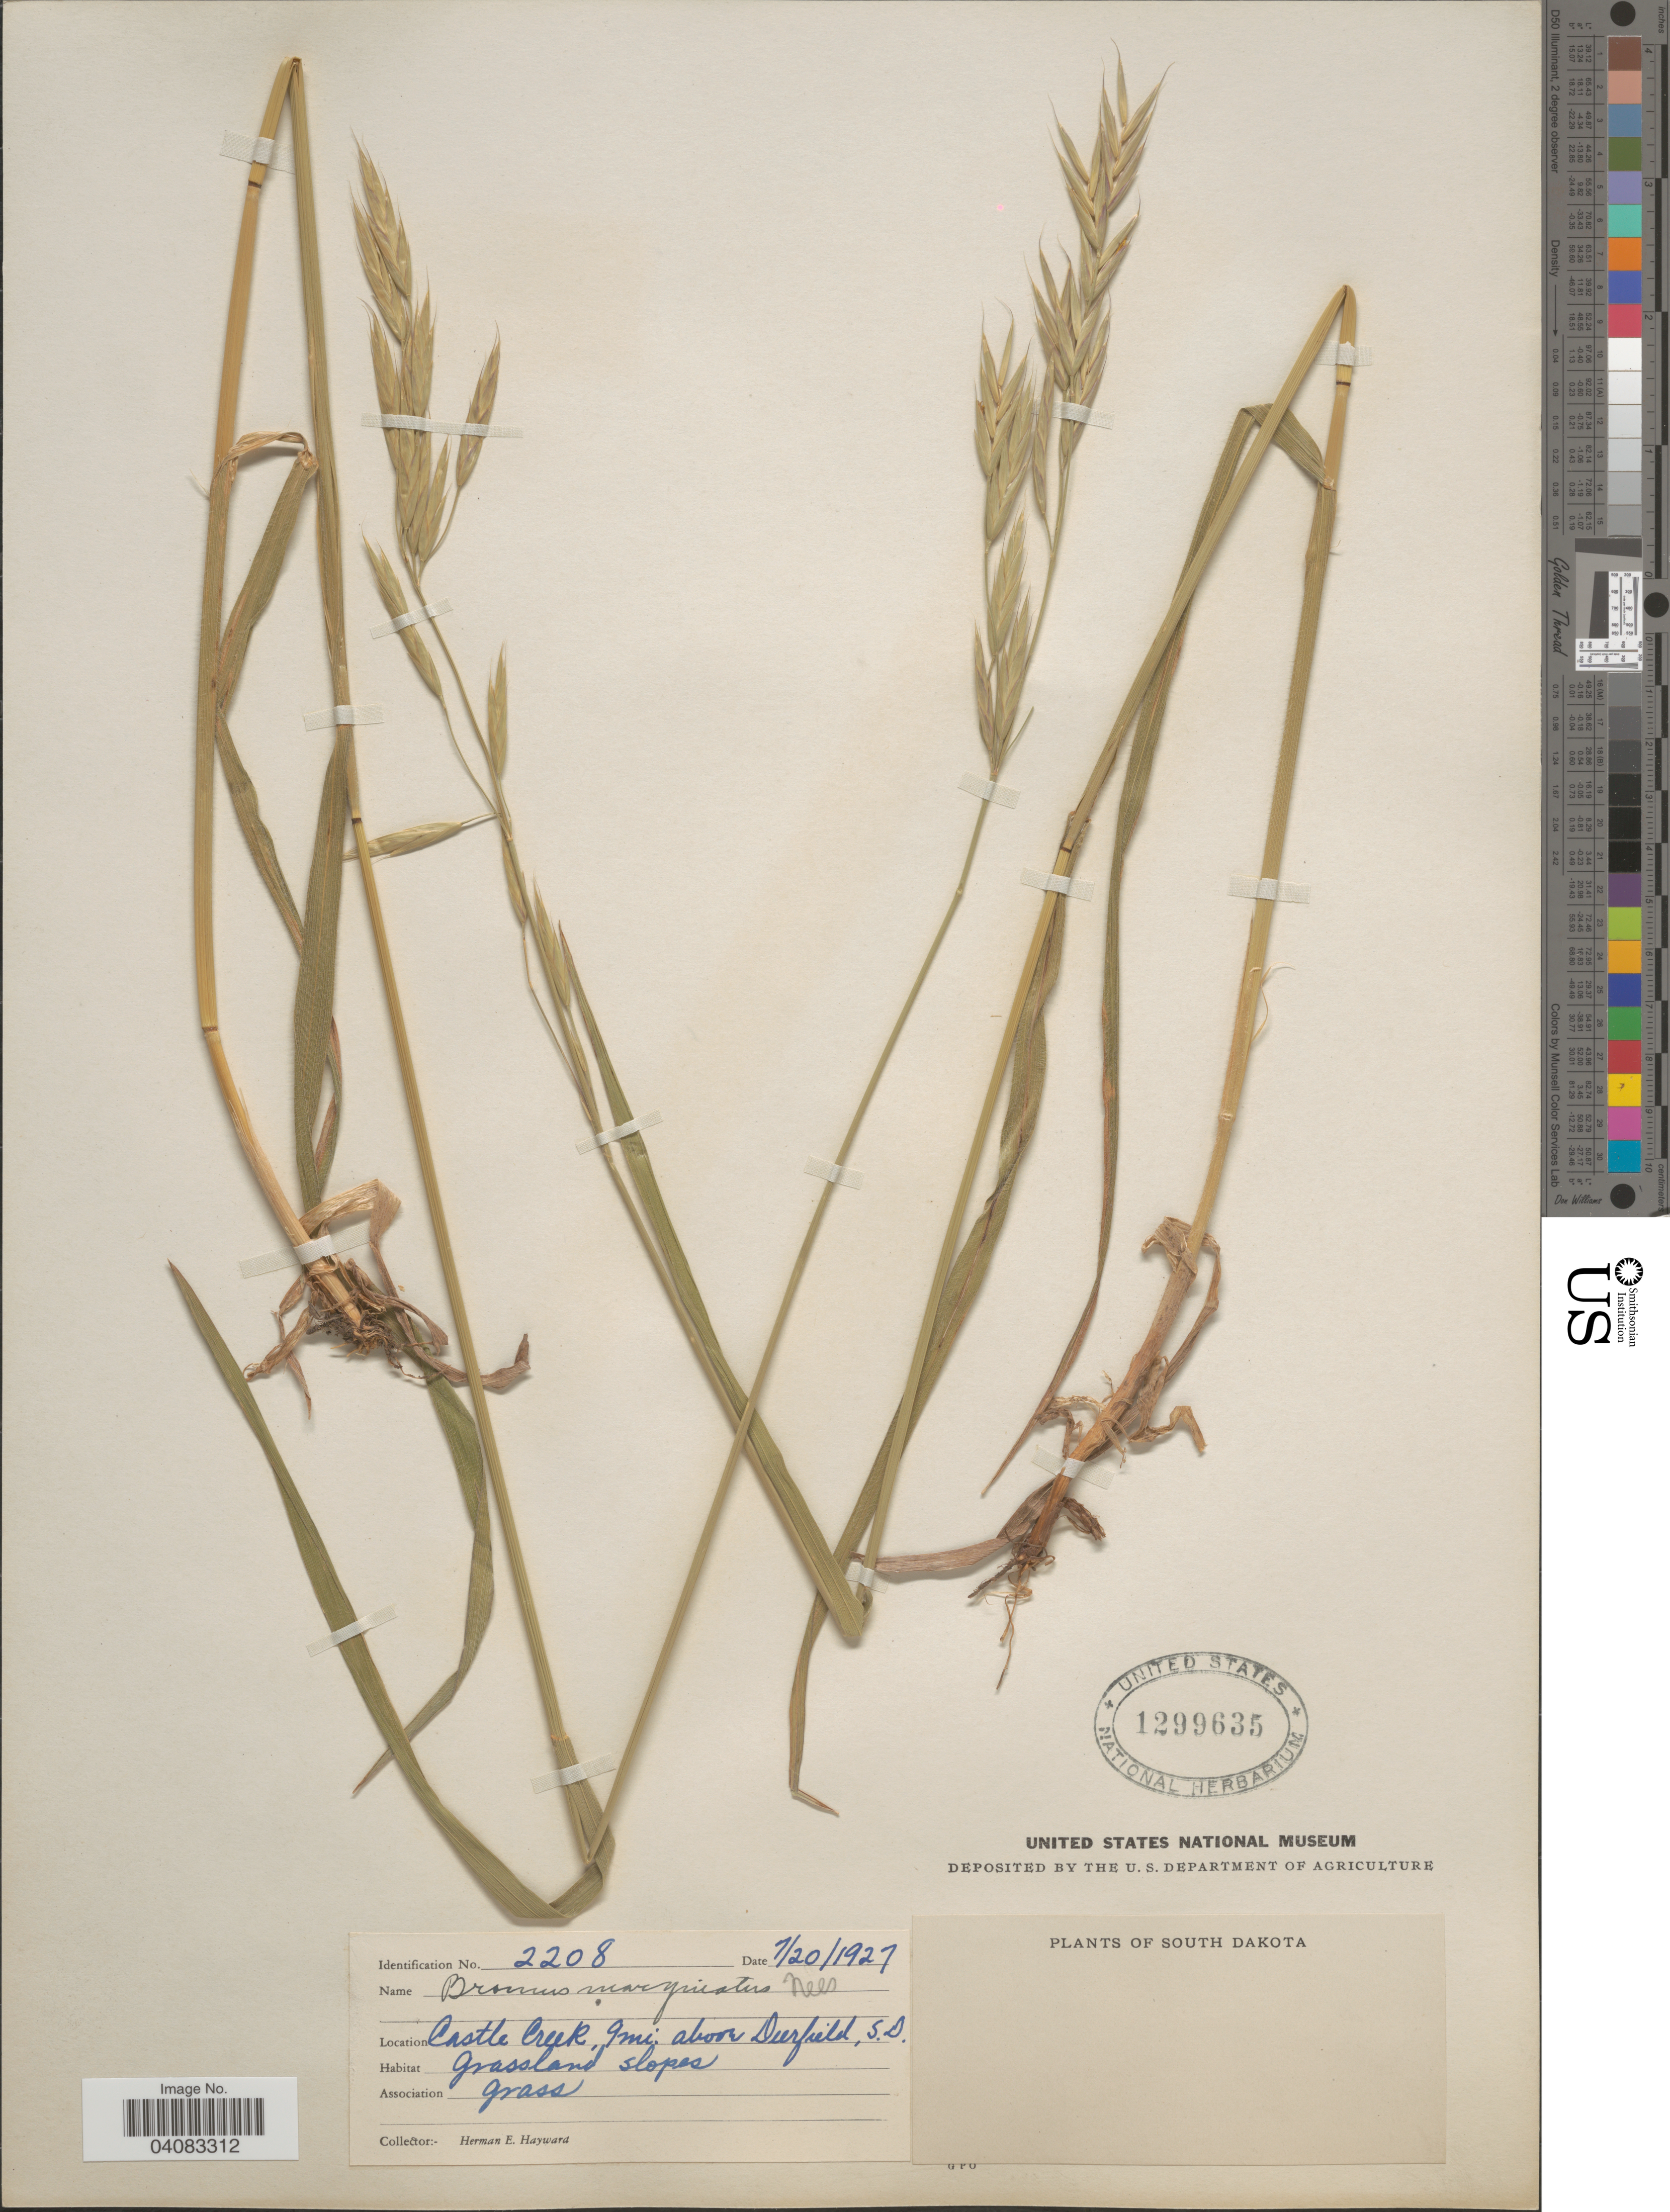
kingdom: Plantae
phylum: Tracheophyta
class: Liliopsida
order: Poales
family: Poaceae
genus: Bromus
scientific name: Bromus marginatus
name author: Nees ex Steud.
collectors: H. Hayward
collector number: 2208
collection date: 1927-07-20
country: United States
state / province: South Dakota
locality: Castle Creek, 9 mi. above Deerfield.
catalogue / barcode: US 1299635